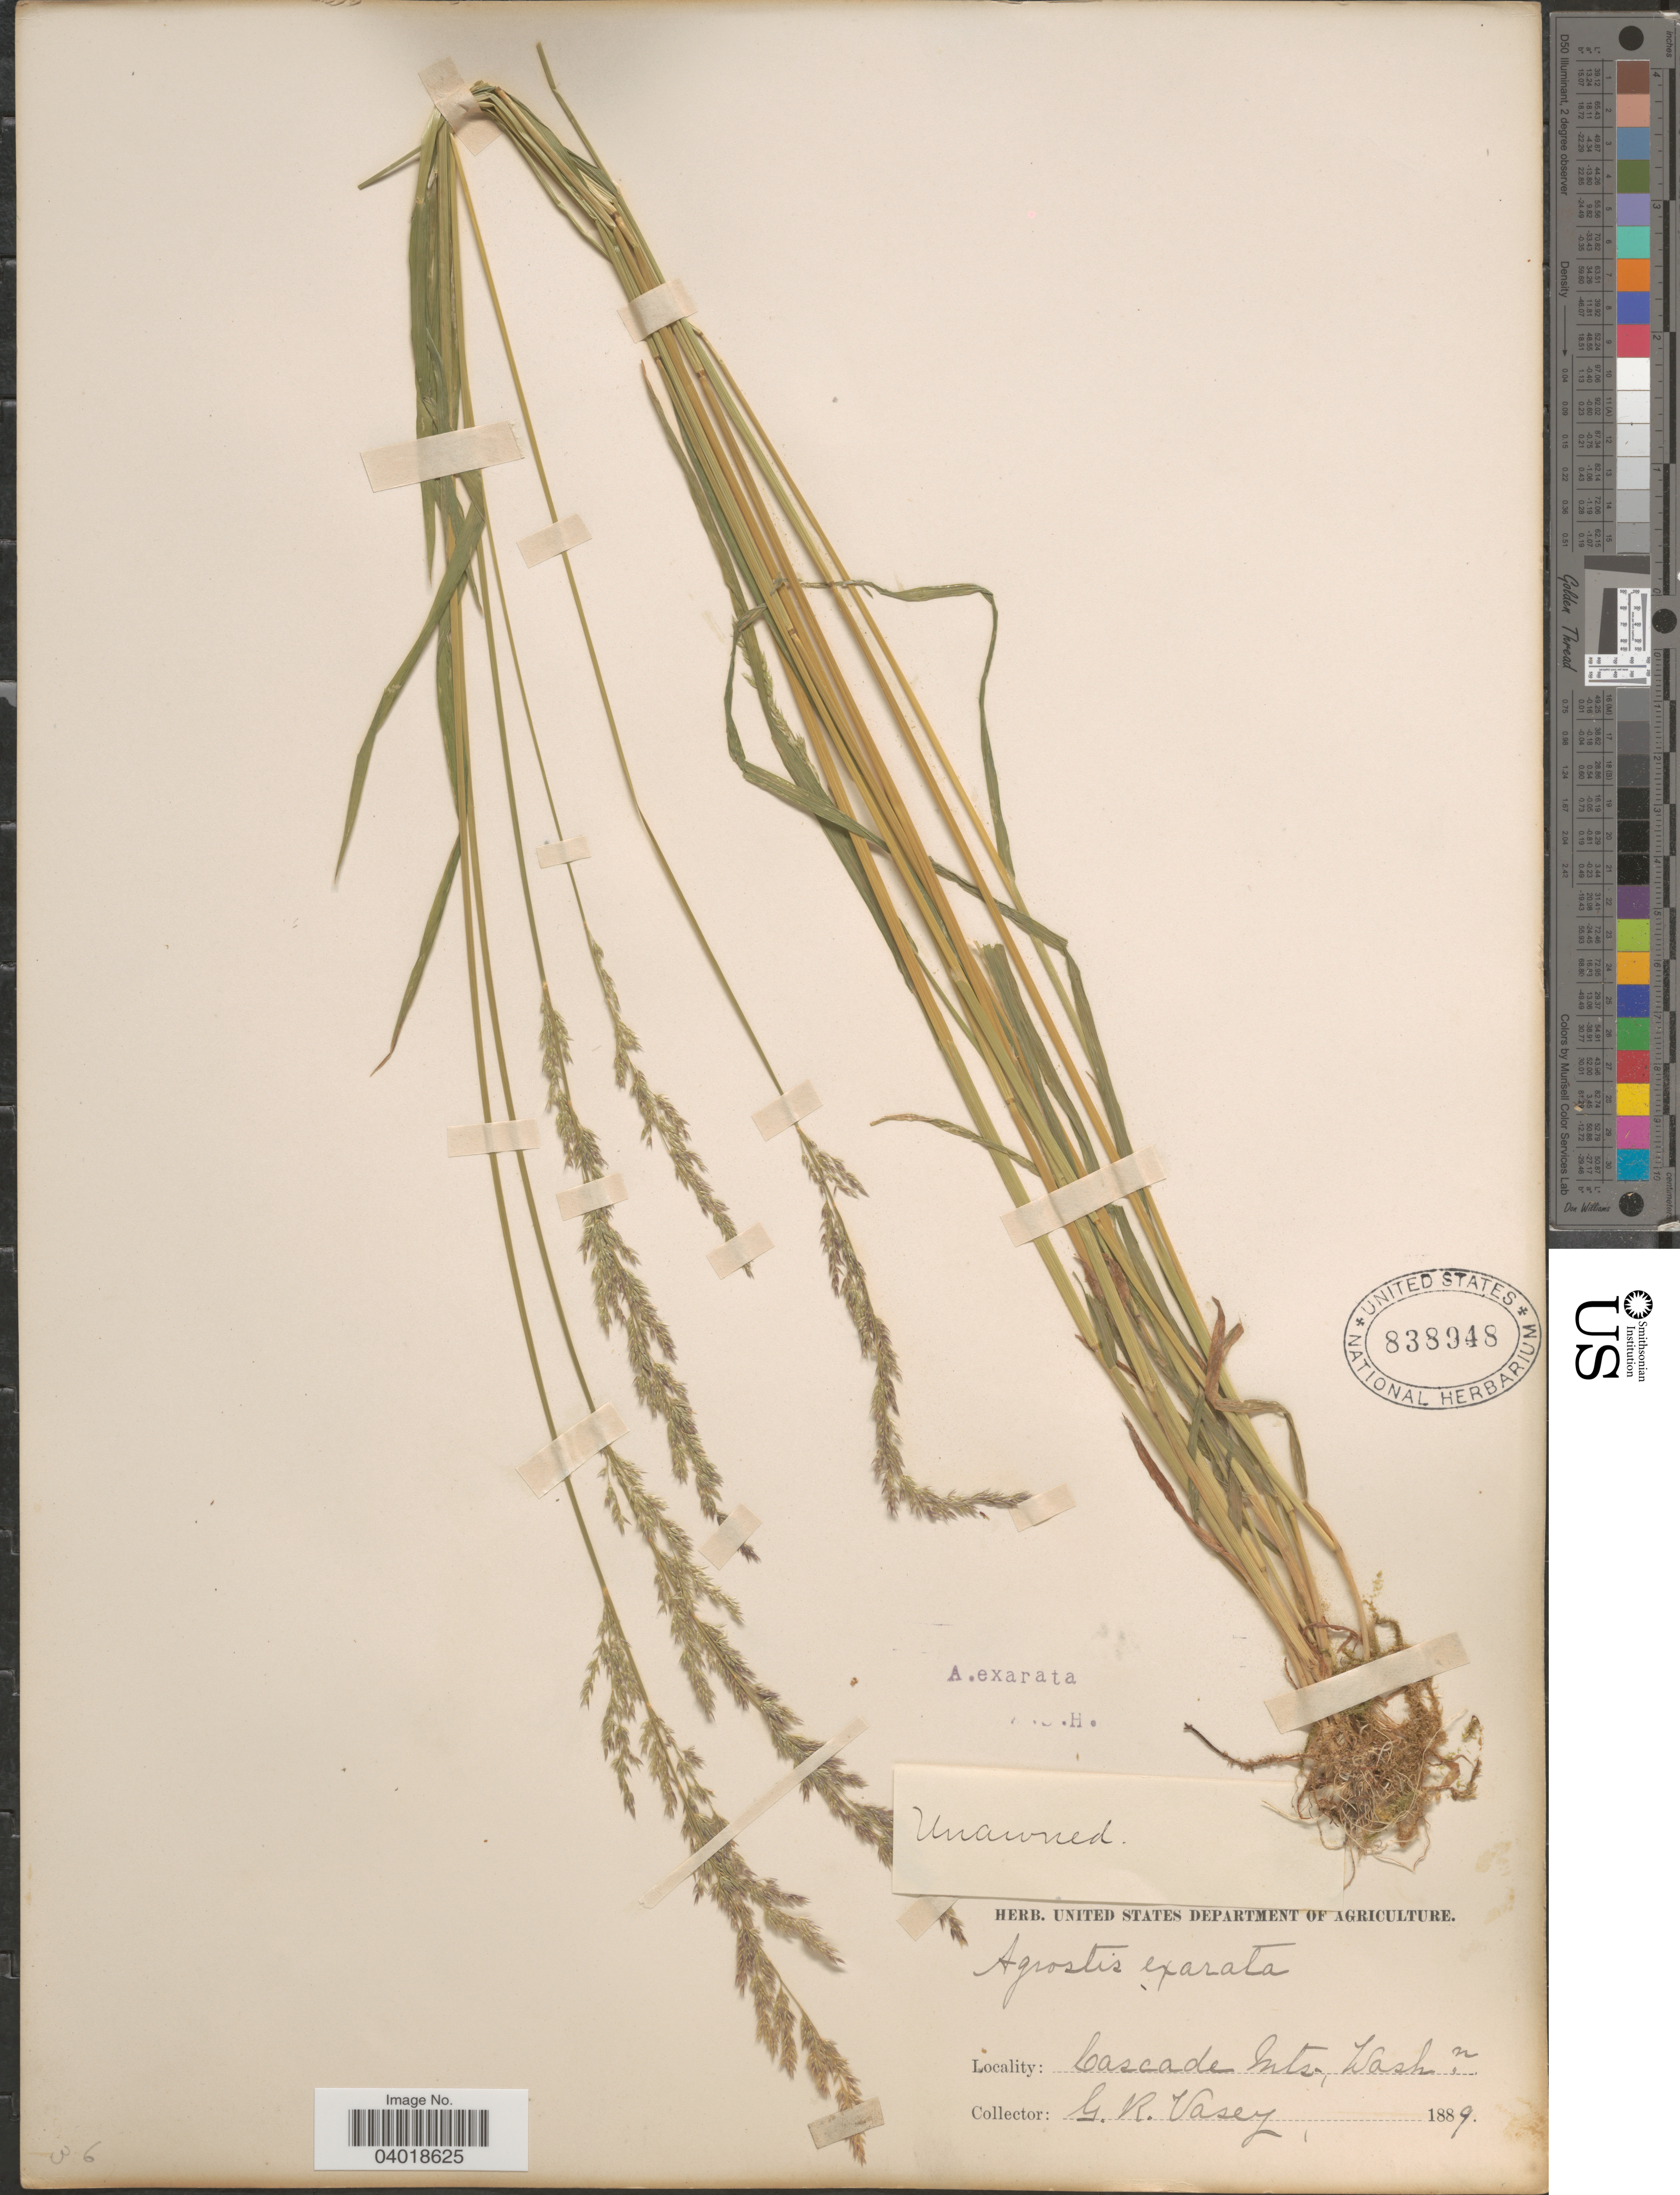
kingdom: Plantae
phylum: Tracheophyta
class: Liliopsida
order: Poales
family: Poaceae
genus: Agrostis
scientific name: Agrostis exarata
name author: Trin.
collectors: G. R. Vasey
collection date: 1889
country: United States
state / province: Washington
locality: Cascade Mts.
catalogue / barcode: US 838948